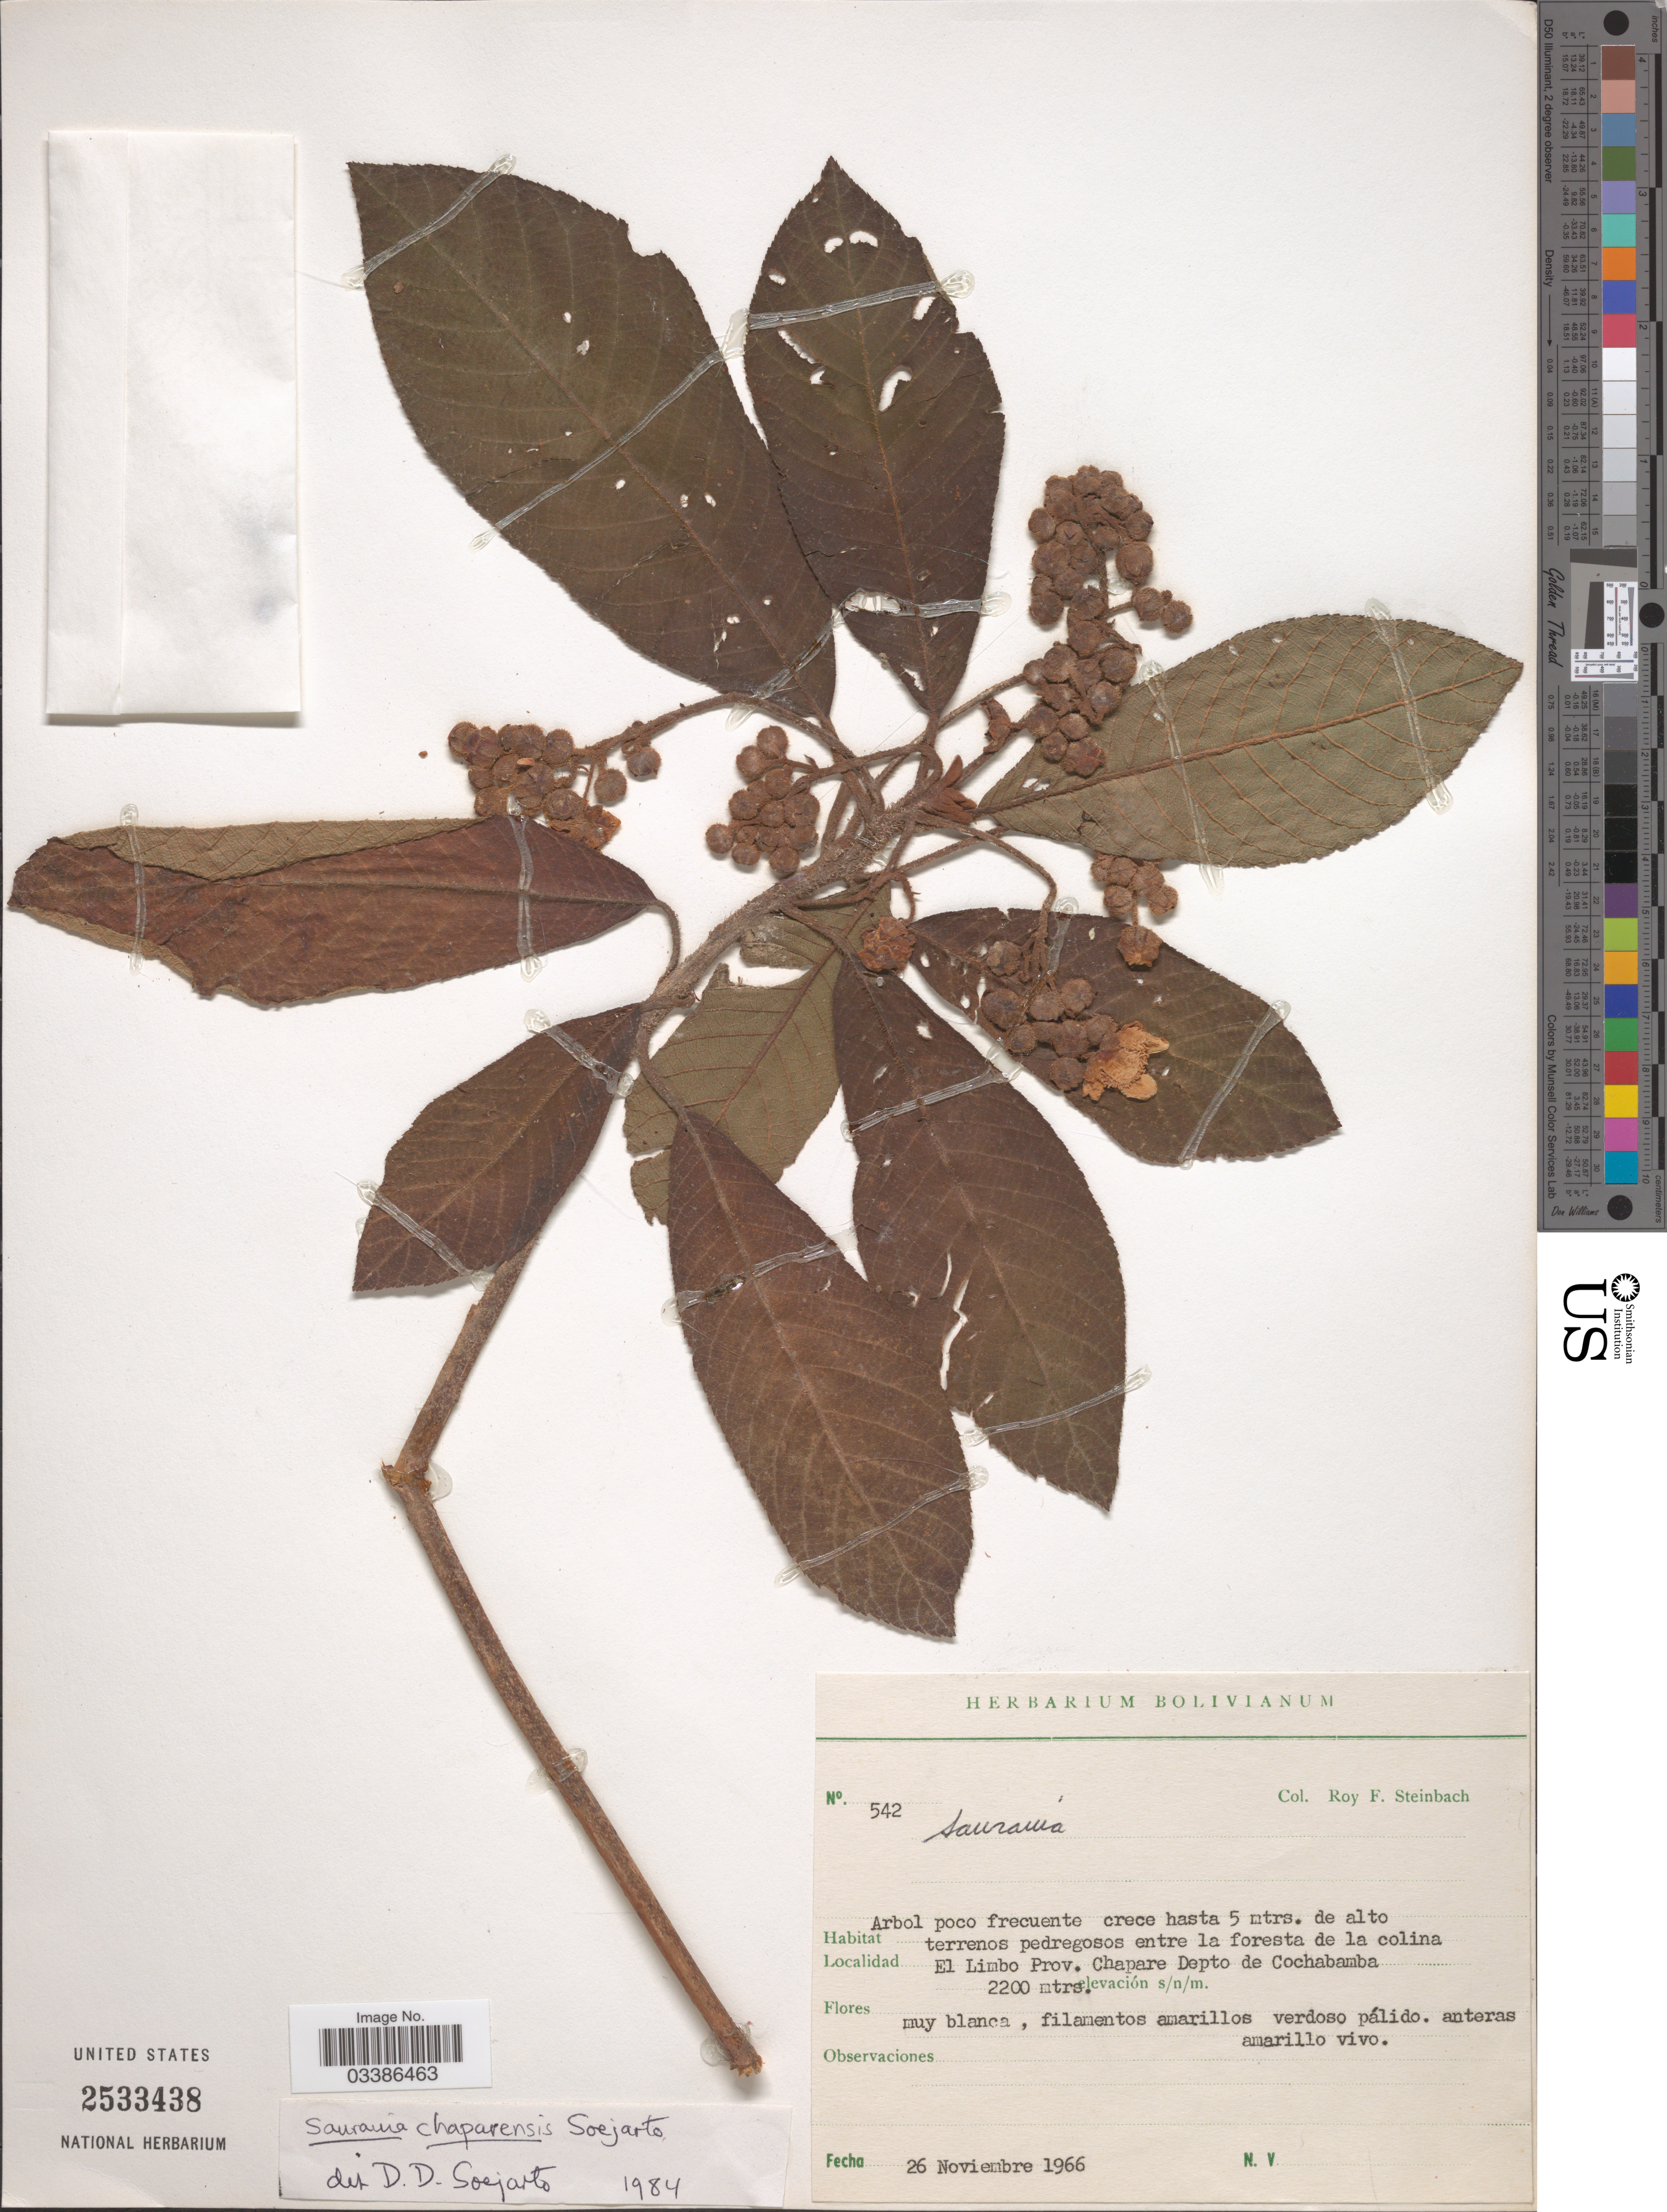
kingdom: Plantae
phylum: Tracheophyta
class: Magnoliopsida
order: Ericales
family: Actinidiaceae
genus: Saurauia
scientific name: Saurauia chaparensis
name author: Soejarto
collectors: R. F. Steinbach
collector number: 542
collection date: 1966-11-26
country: Bolivia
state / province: Cochabamba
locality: El Limbo Prov. Chapare Depto de Cochabamba.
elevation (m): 2200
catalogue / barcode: US 2533438